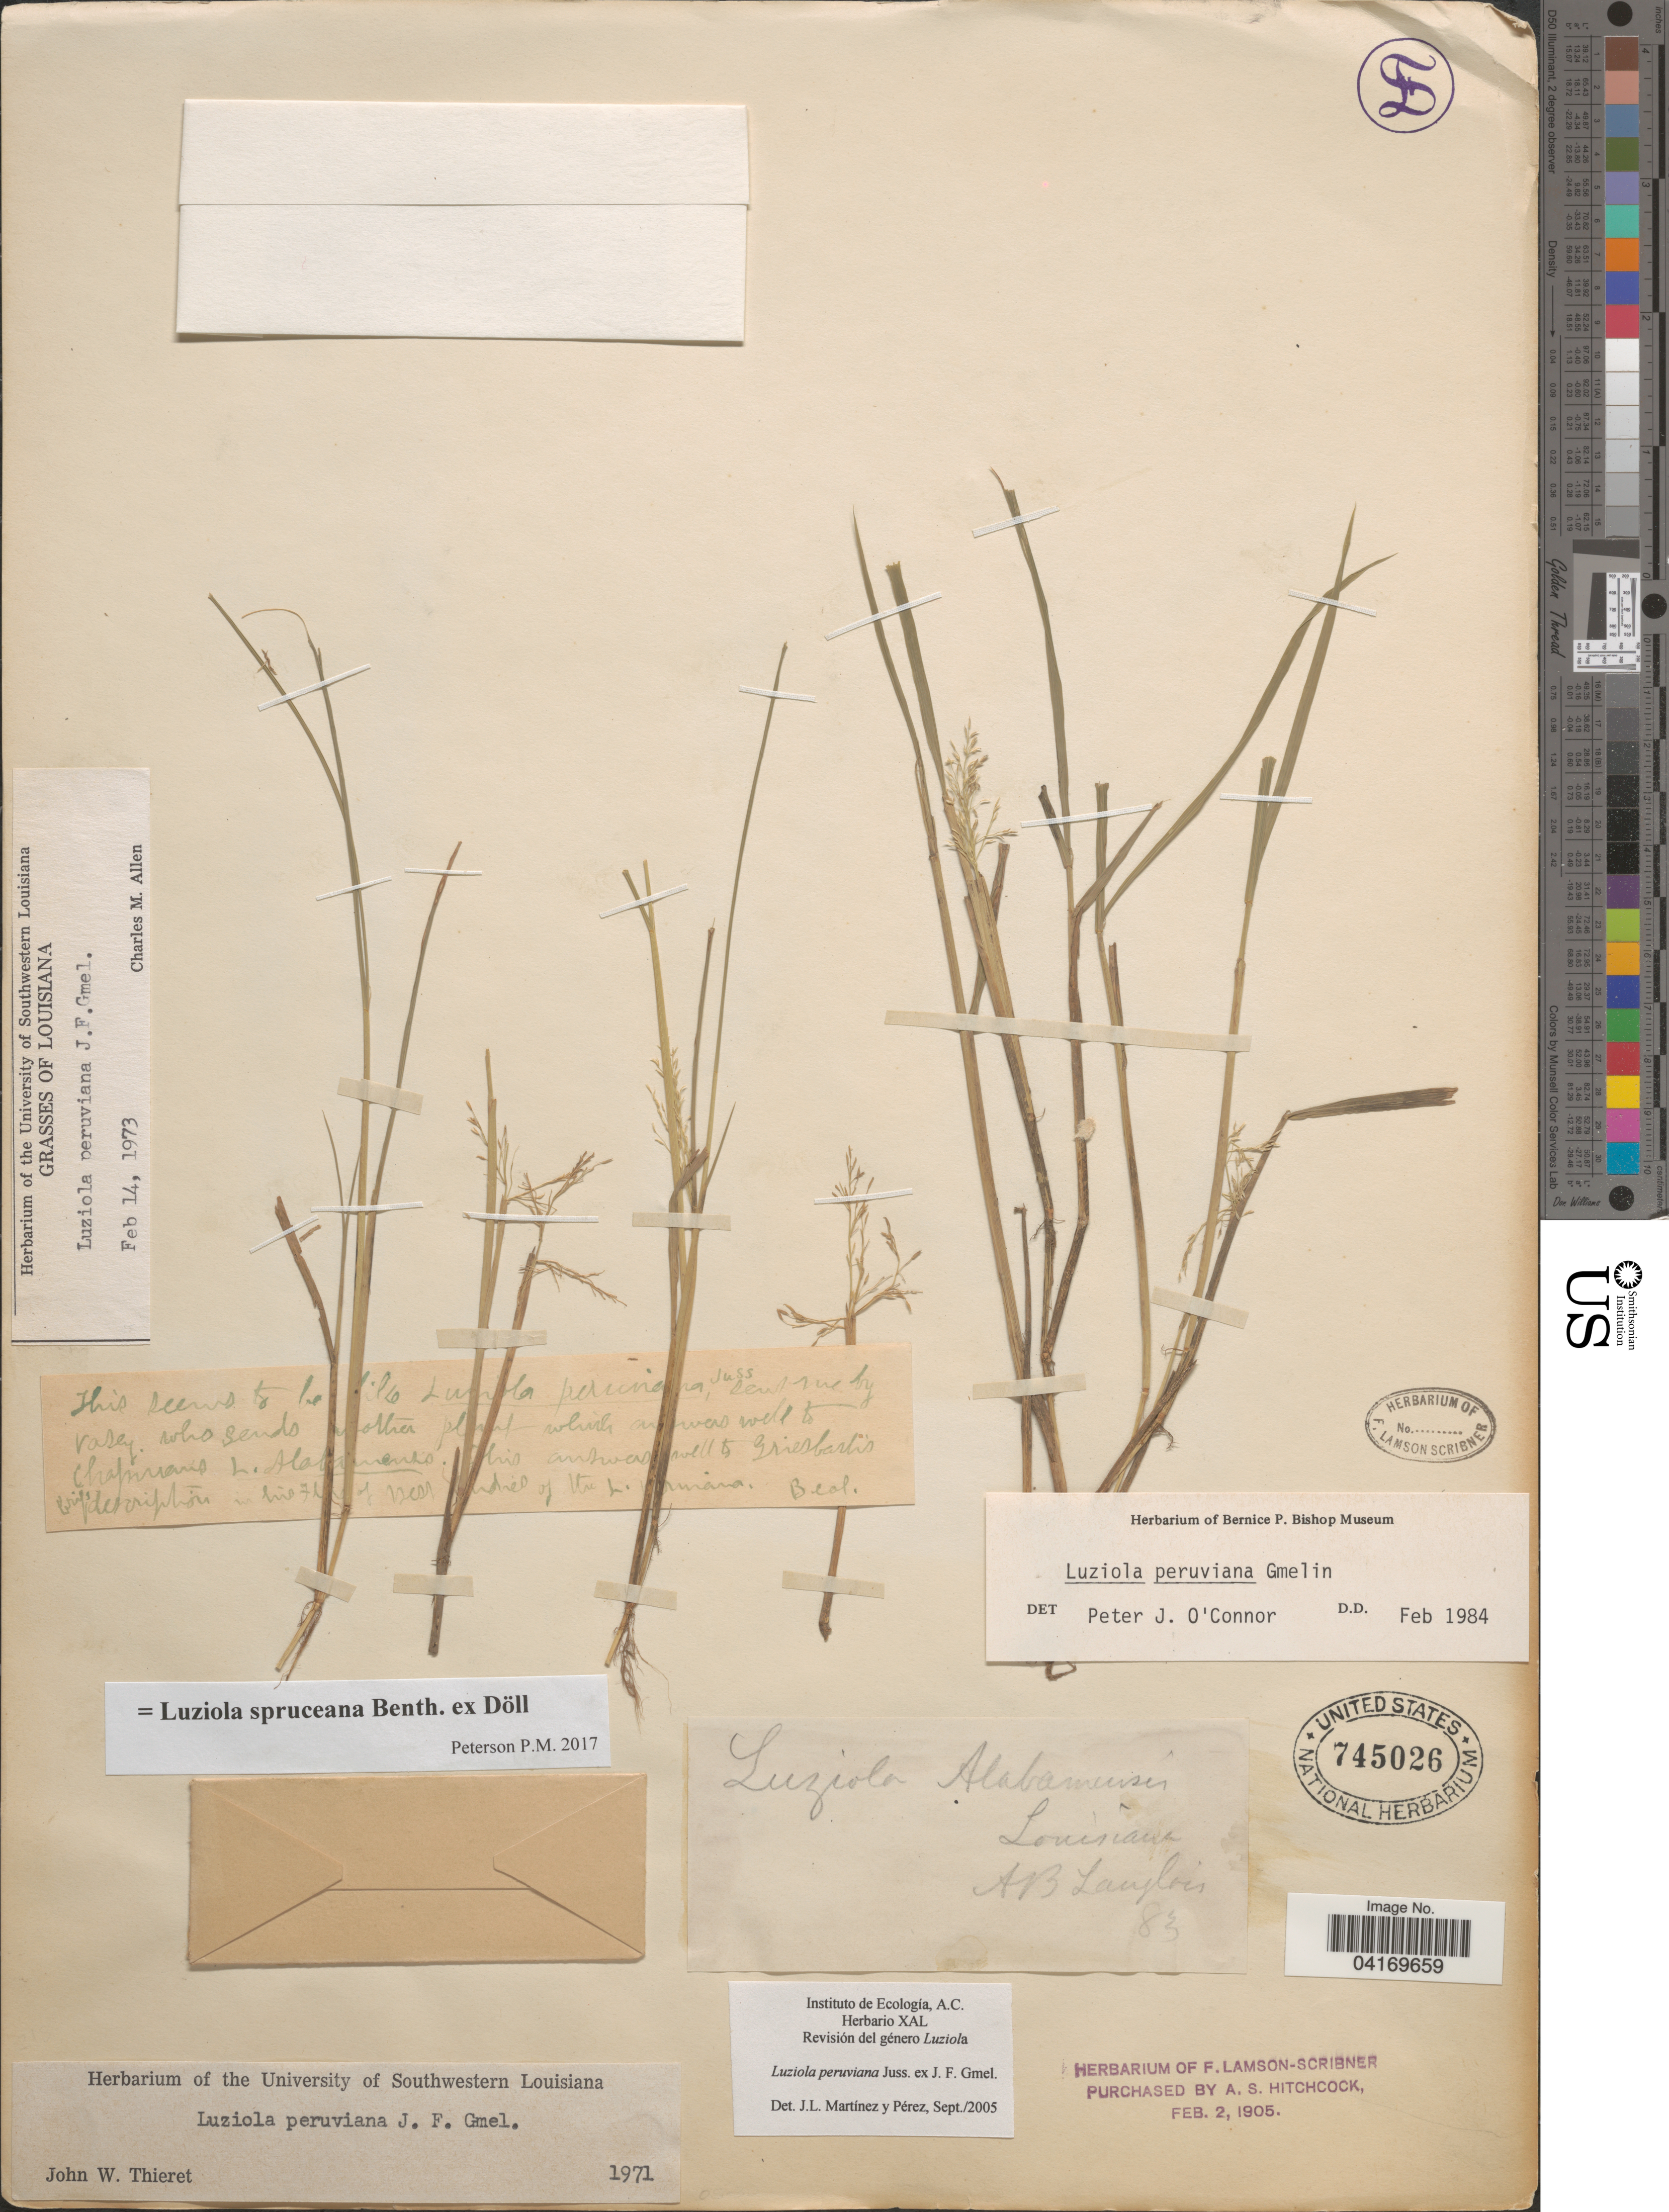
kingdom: Plantae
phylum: Tracheophyta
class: Liliopsida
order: Poales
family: Poaceae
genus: Luziola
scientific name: Luziola spruceana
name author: Benth. ex Döll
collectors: A. Langlois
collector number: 83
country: United States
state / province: Louisiana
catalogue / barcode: US 745026